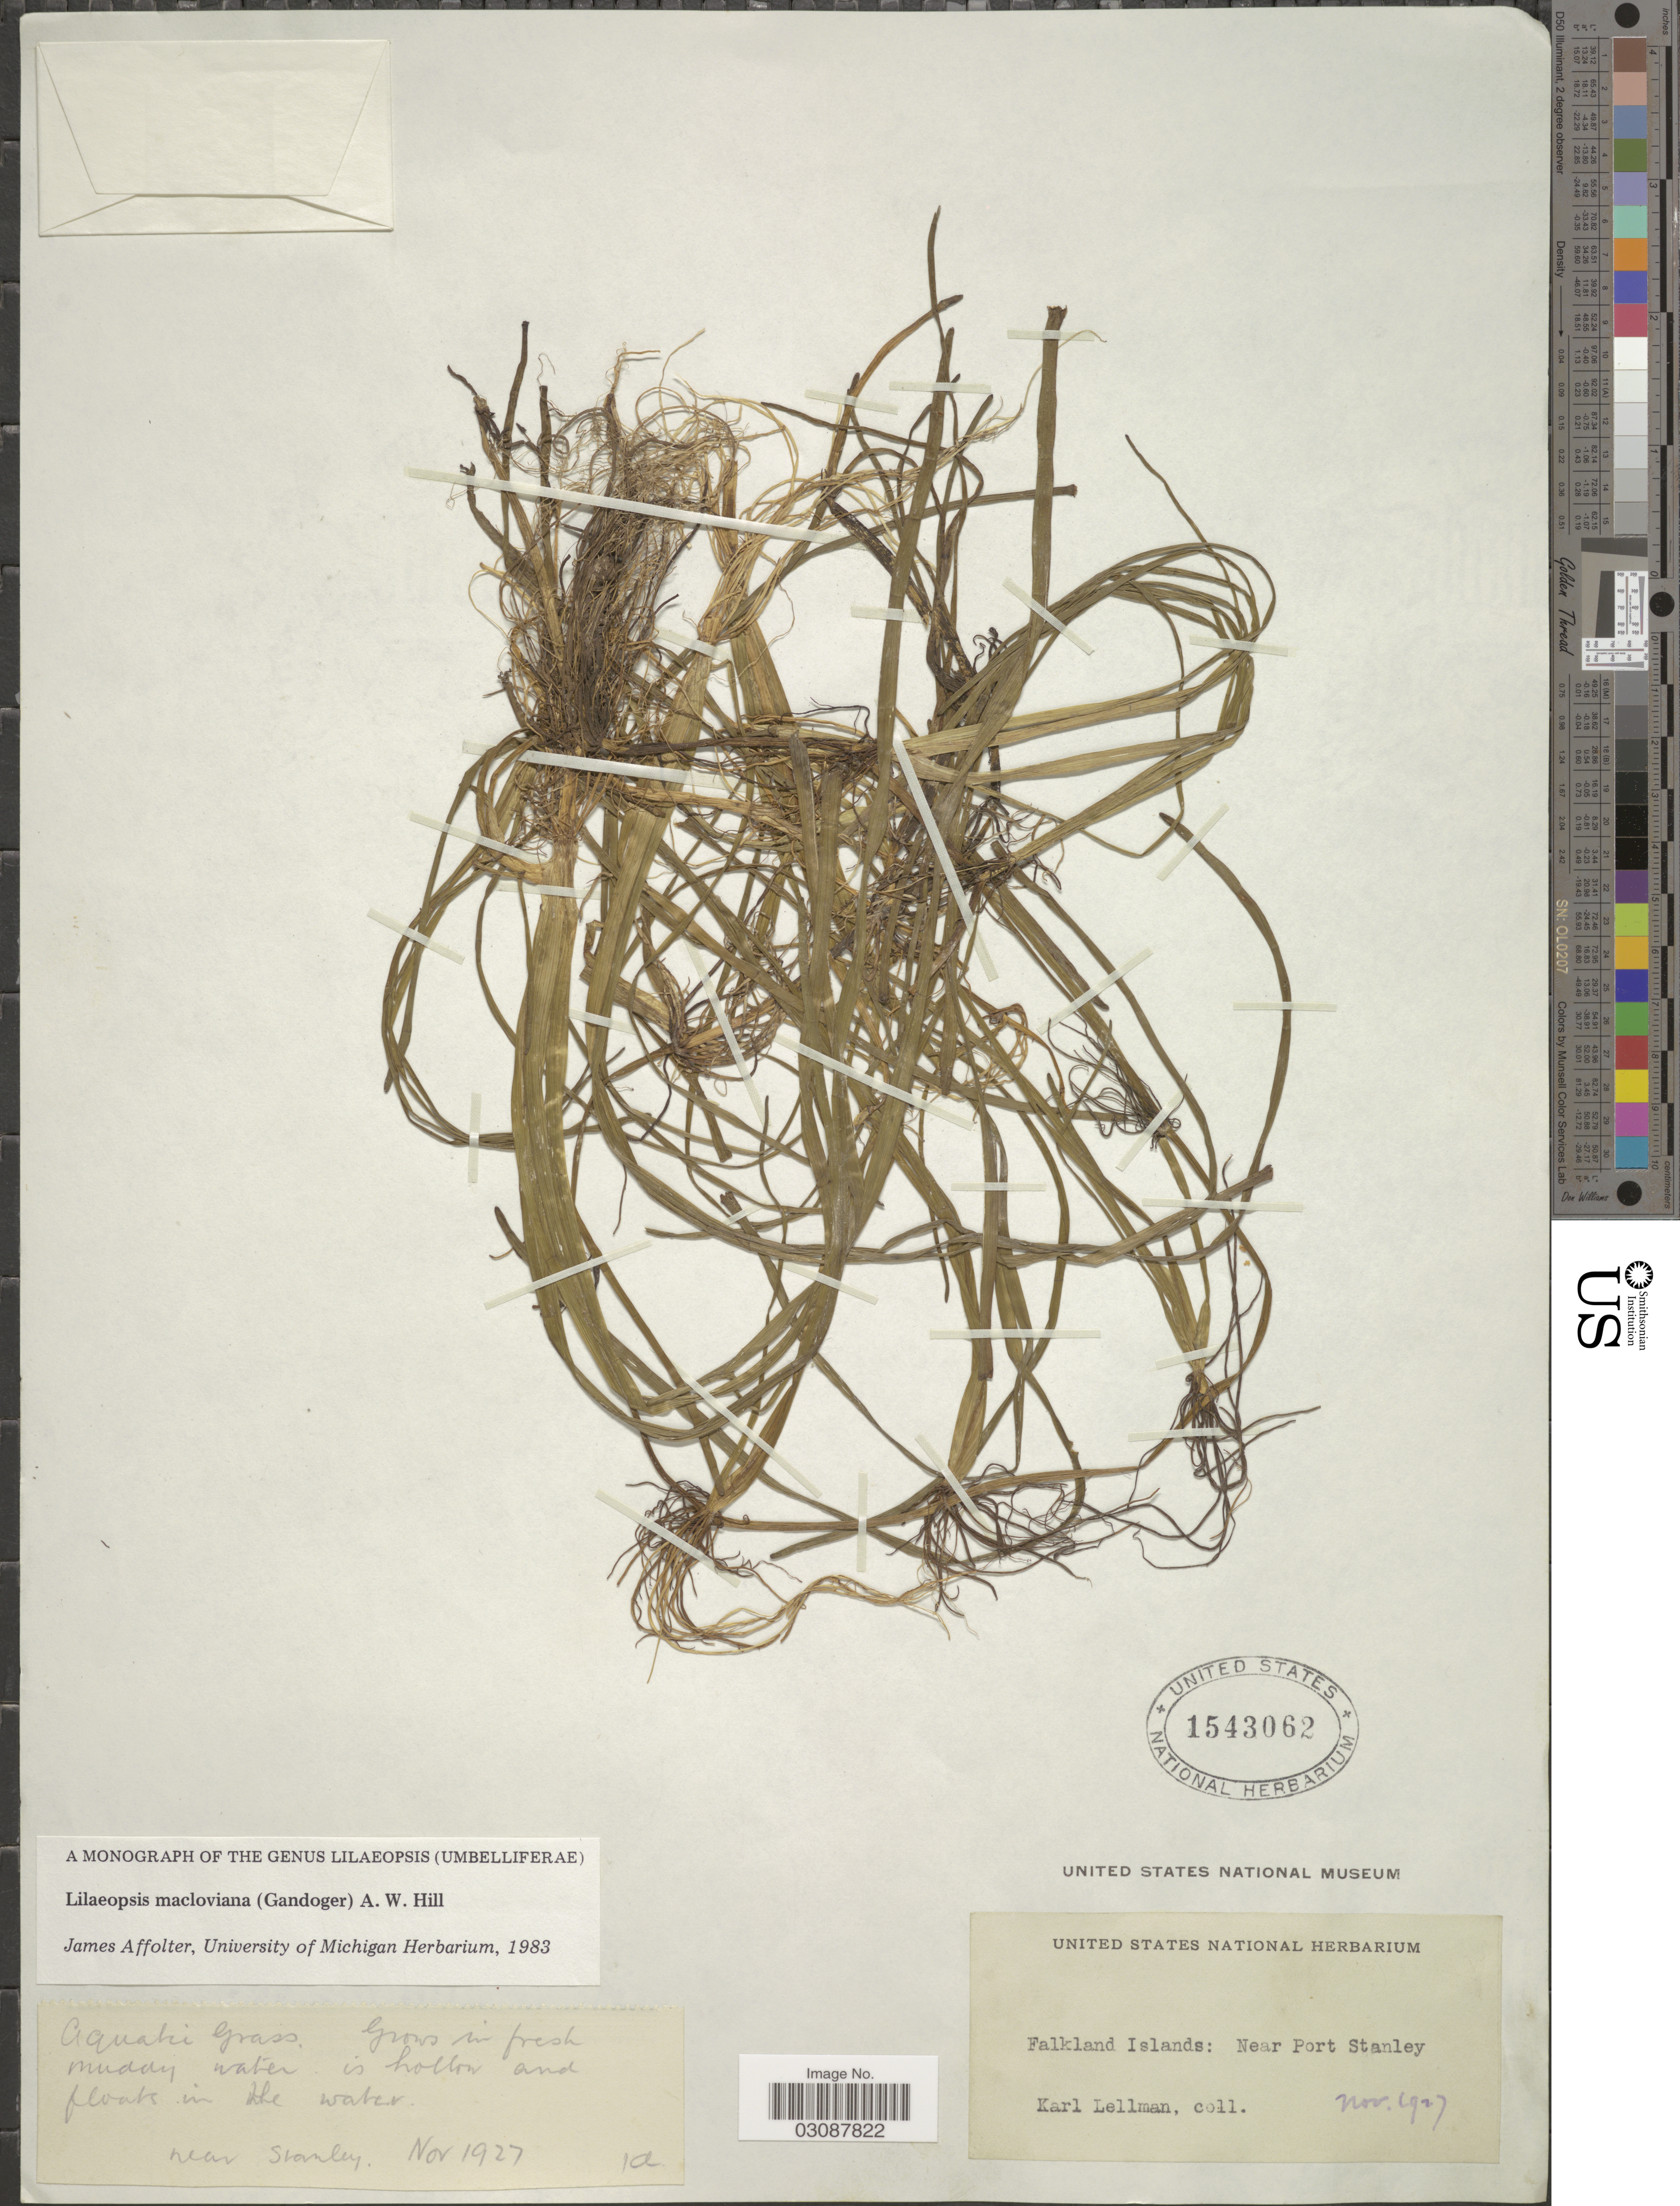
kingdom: Plantae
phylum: Tracheophyta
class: Magnoliopsida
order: Apiales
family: Apiaceae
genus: Lilaeopsis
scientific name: Lilaeopsis macloviana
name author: (Gand.) A.W. Hill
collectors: K. Lellman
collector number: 1a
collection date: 1927-11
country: Falkland Islands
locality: Falkland Islands: Near Port Stanley.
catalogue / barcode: US 1543062